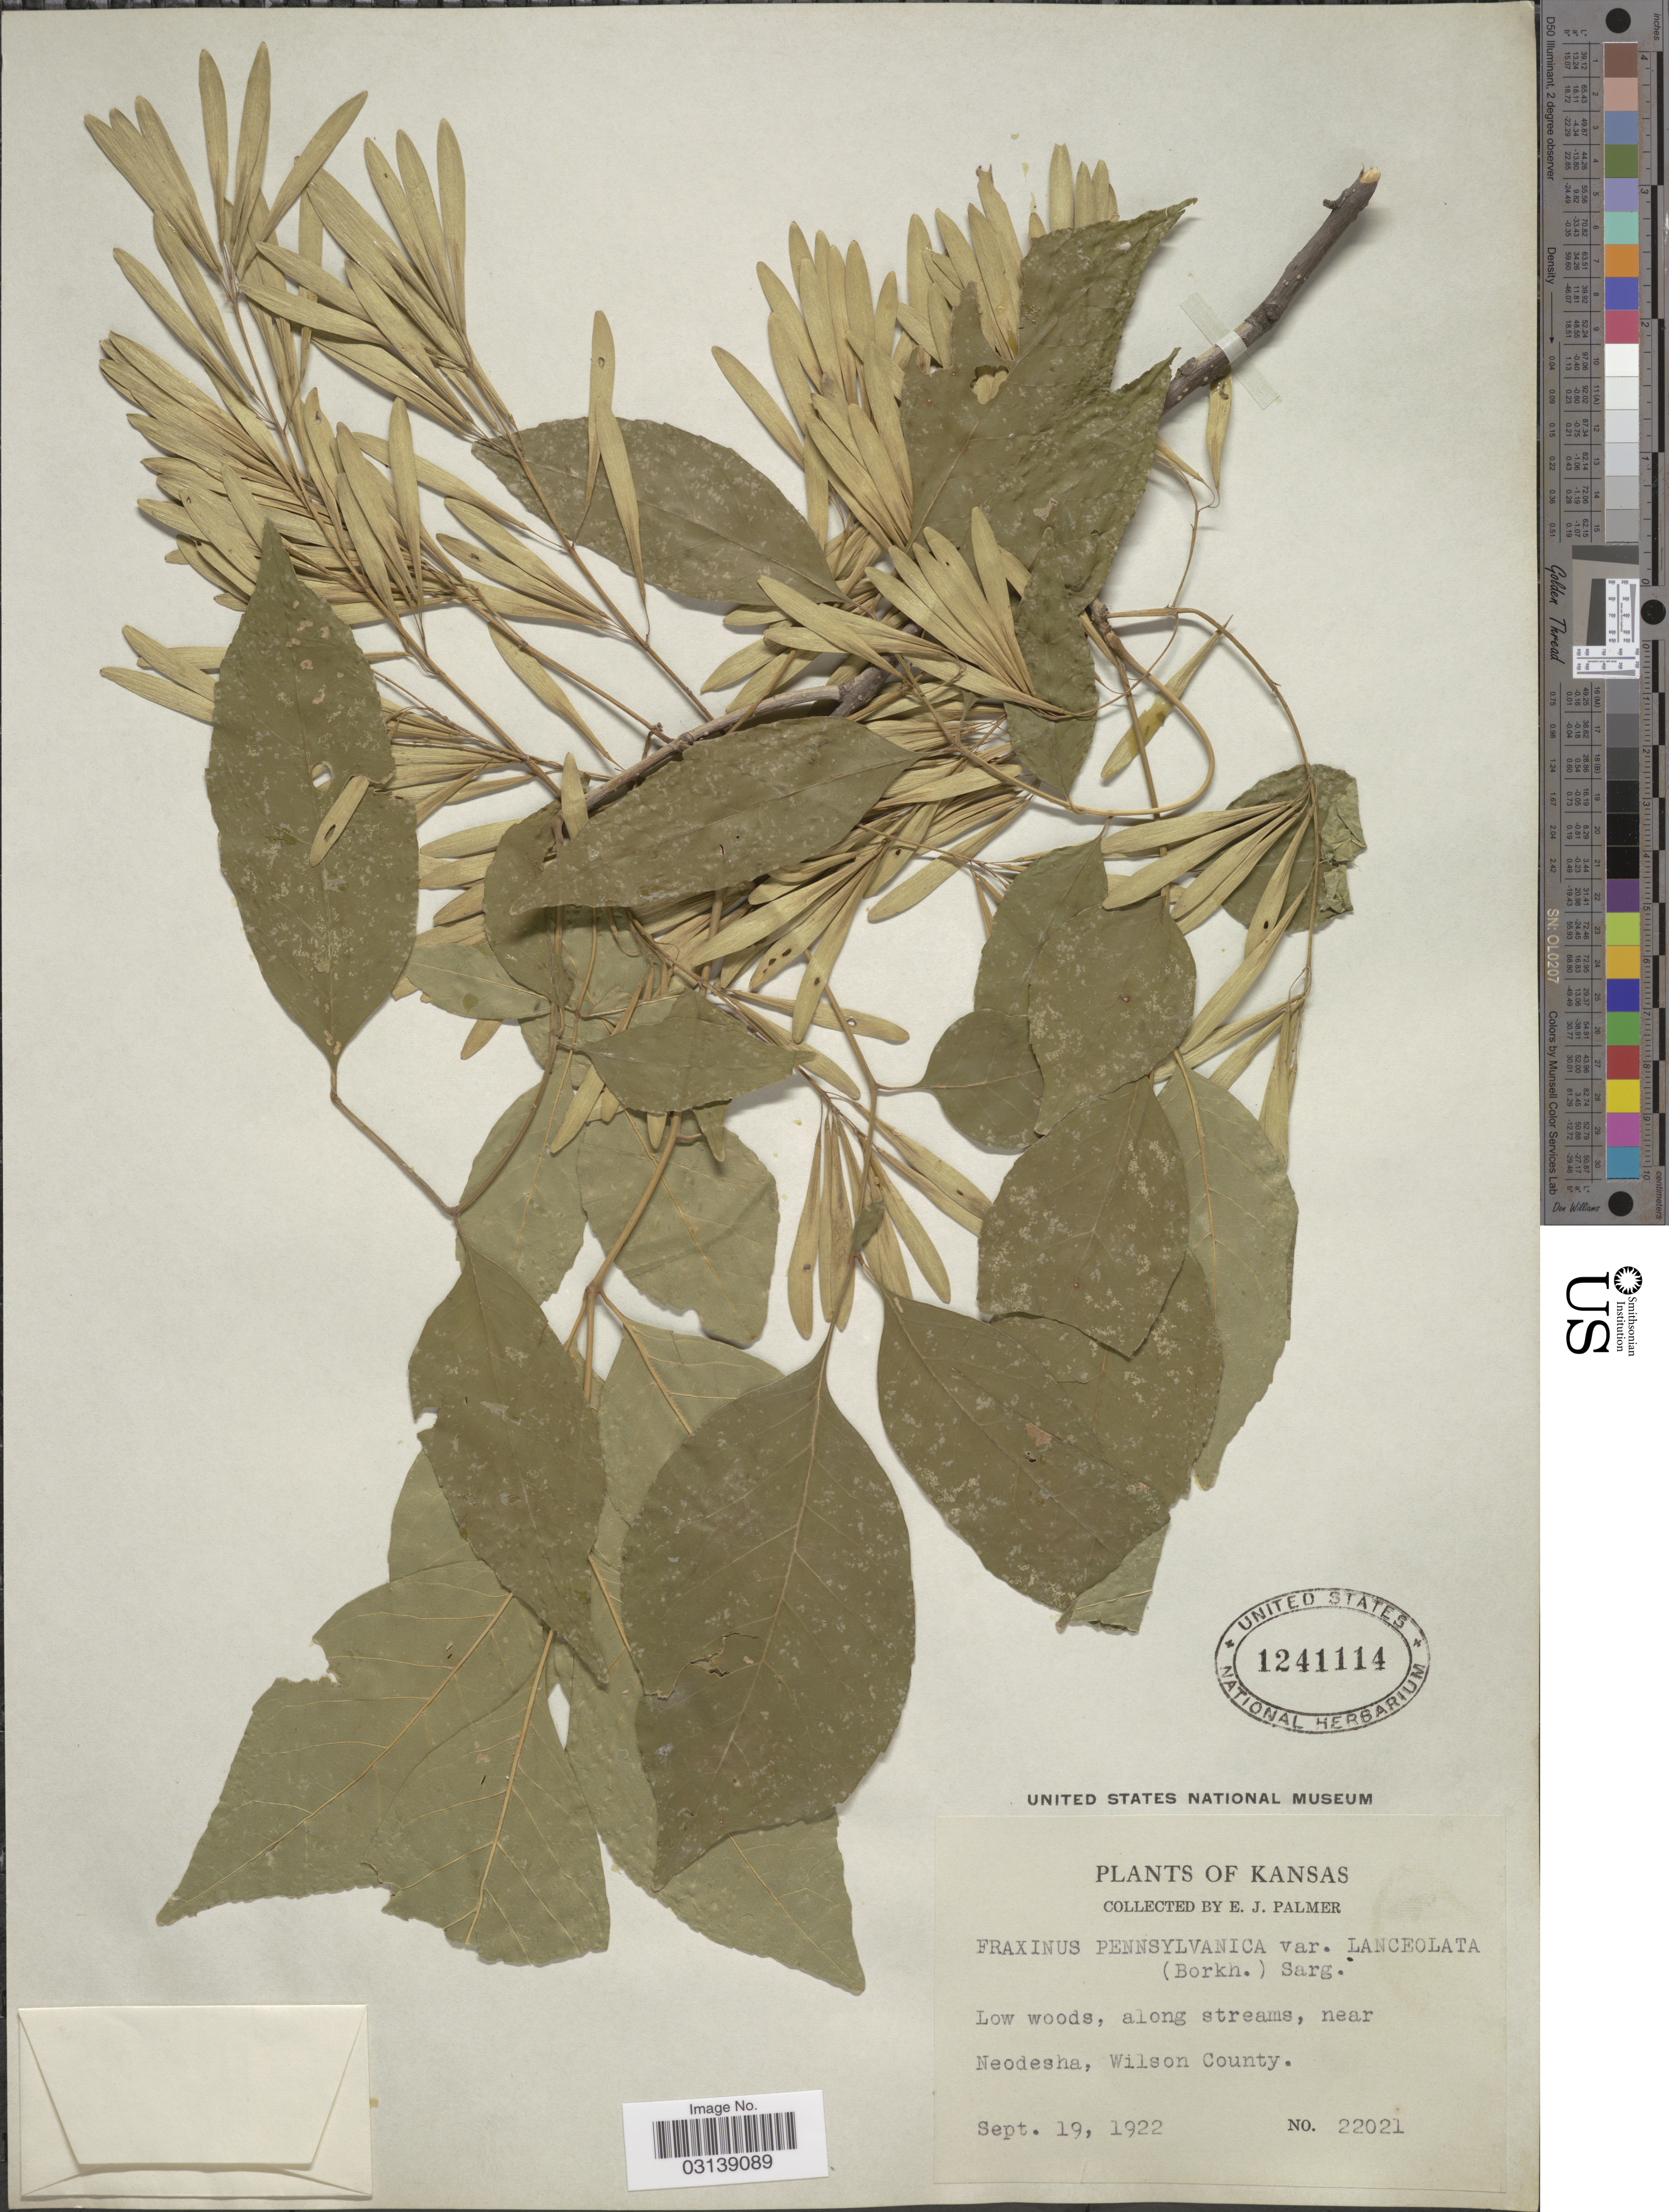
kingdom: Plantae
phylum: Tracheophyta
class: Magnoliopsida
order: Lamiales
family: Oleaceae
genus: Fraxinus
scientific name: Fraxinus pennsylvanica var. lanceolata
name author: Sarg.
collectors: E. J. Palmer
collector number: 22021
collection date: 1922-09-19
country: United States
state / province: Kansas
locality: Low woods, along streams, near Neodesha, Wilson County.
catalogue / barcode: US 1241114